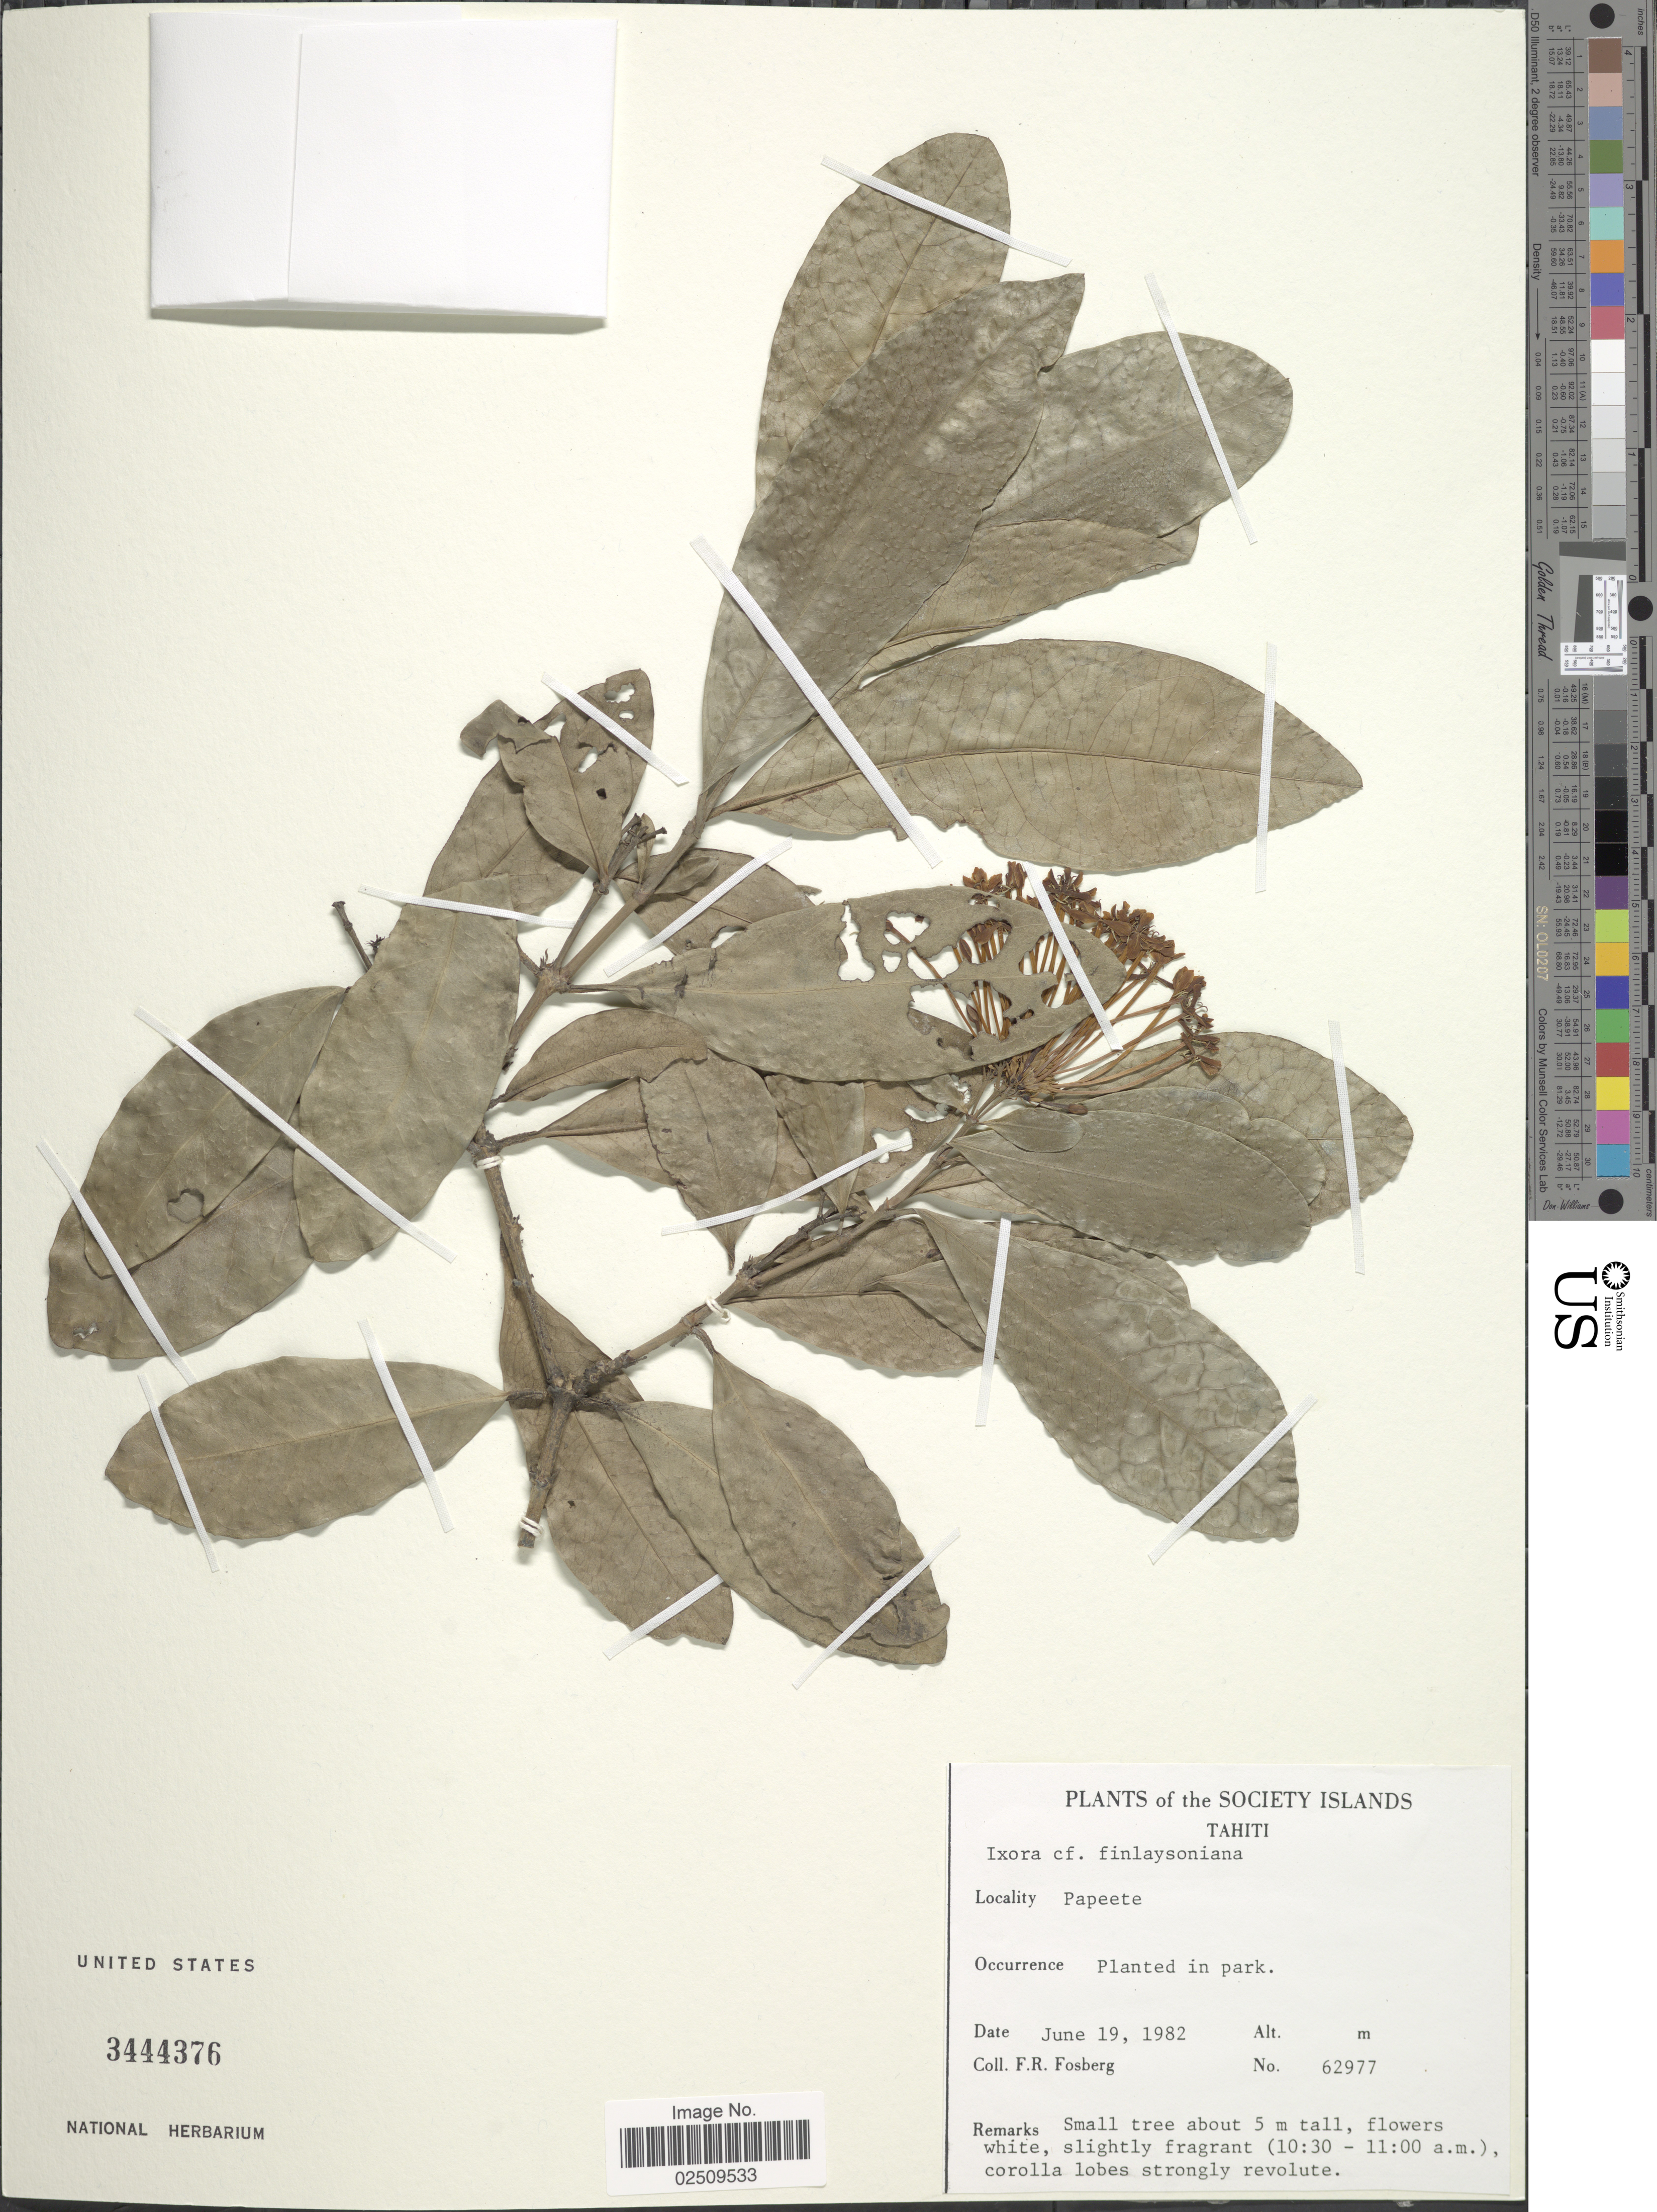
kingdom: Plantae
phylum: Tracheophyta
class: Magnoliopsida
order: Gentianales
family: Rubiaceae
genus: Ixora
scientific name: Ixora finlaysoniana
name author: Wall. ex G. Don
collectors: F. R. Fosberg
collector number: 62977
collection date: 1982-06-19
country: French Polynesia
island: Tahiti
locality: The Society Islands, Tahiti, Papeete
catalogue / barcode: US 3444376